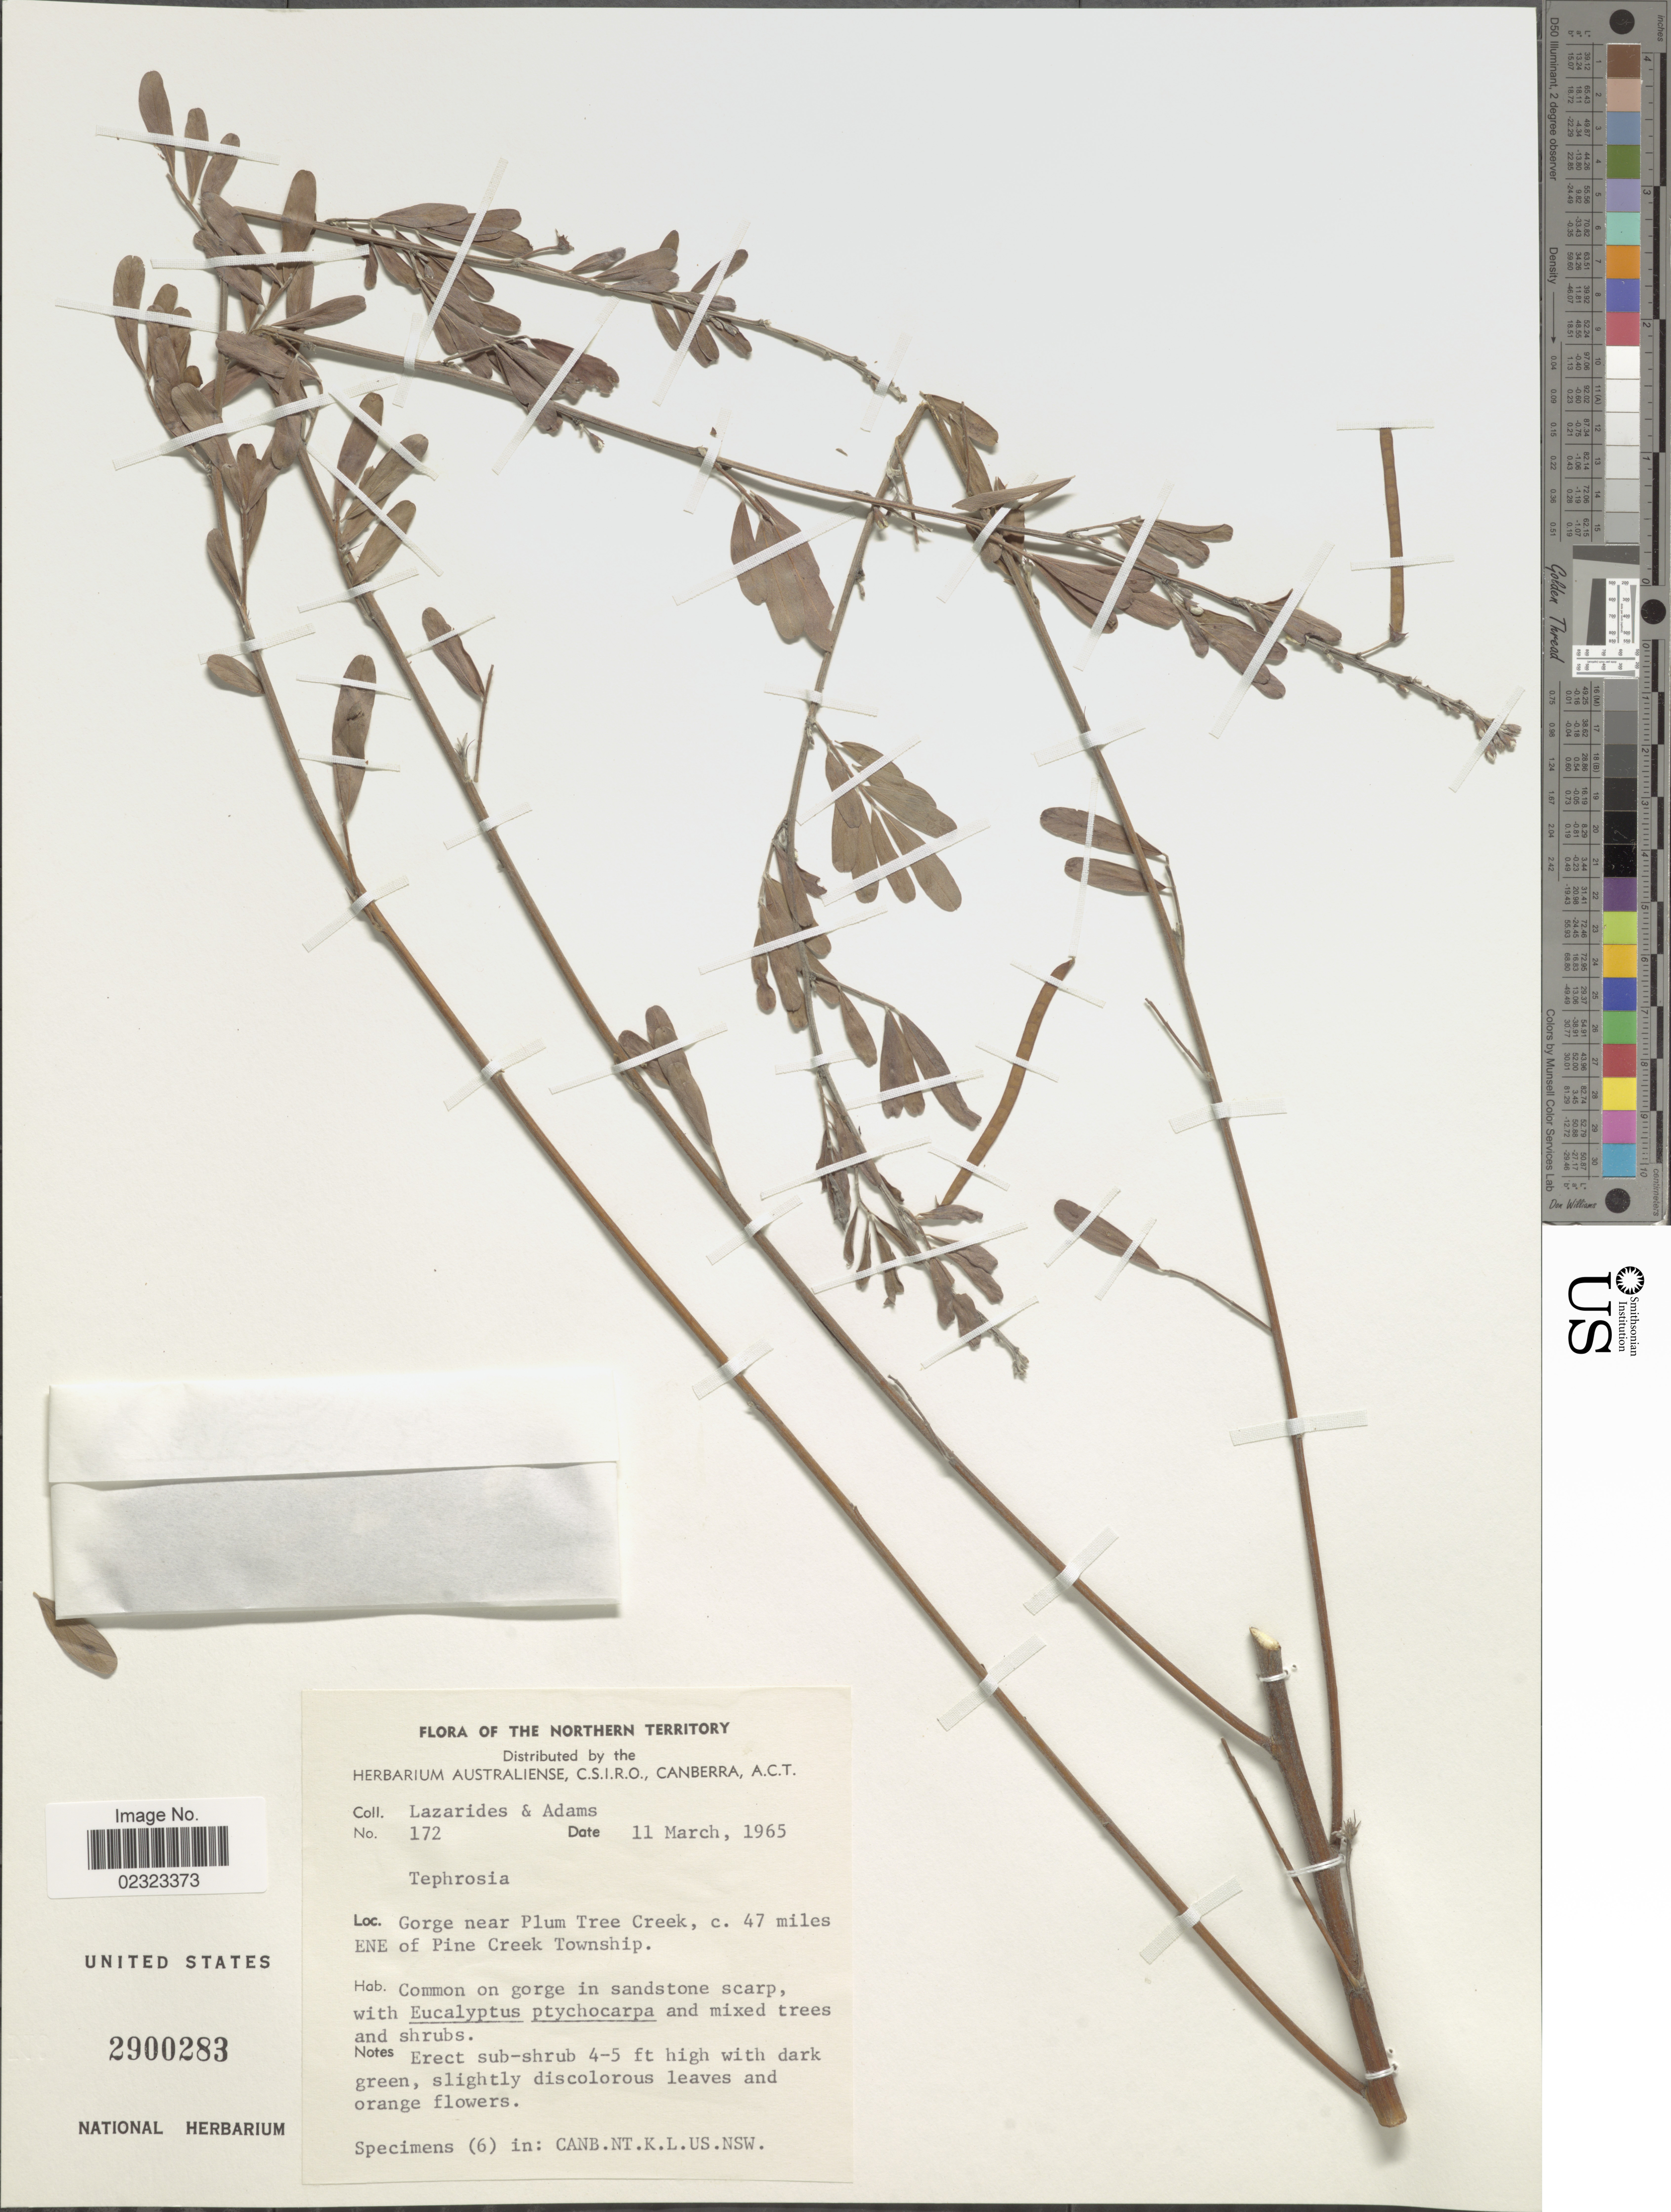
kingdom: Plantae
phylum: Tracheophyta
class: Magnoliopsida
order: Fabales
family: Fabaceae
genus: Tephrosia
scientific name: Tephrosia sp.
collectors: M. Lazarides & Adams, --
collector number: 172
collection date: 1965-03-11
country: Australia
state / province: Northern Territory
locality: Gorge near Plum Tree Creek, c. 47 miles ENE of Pine Creek Township.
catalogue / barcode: US 2900283